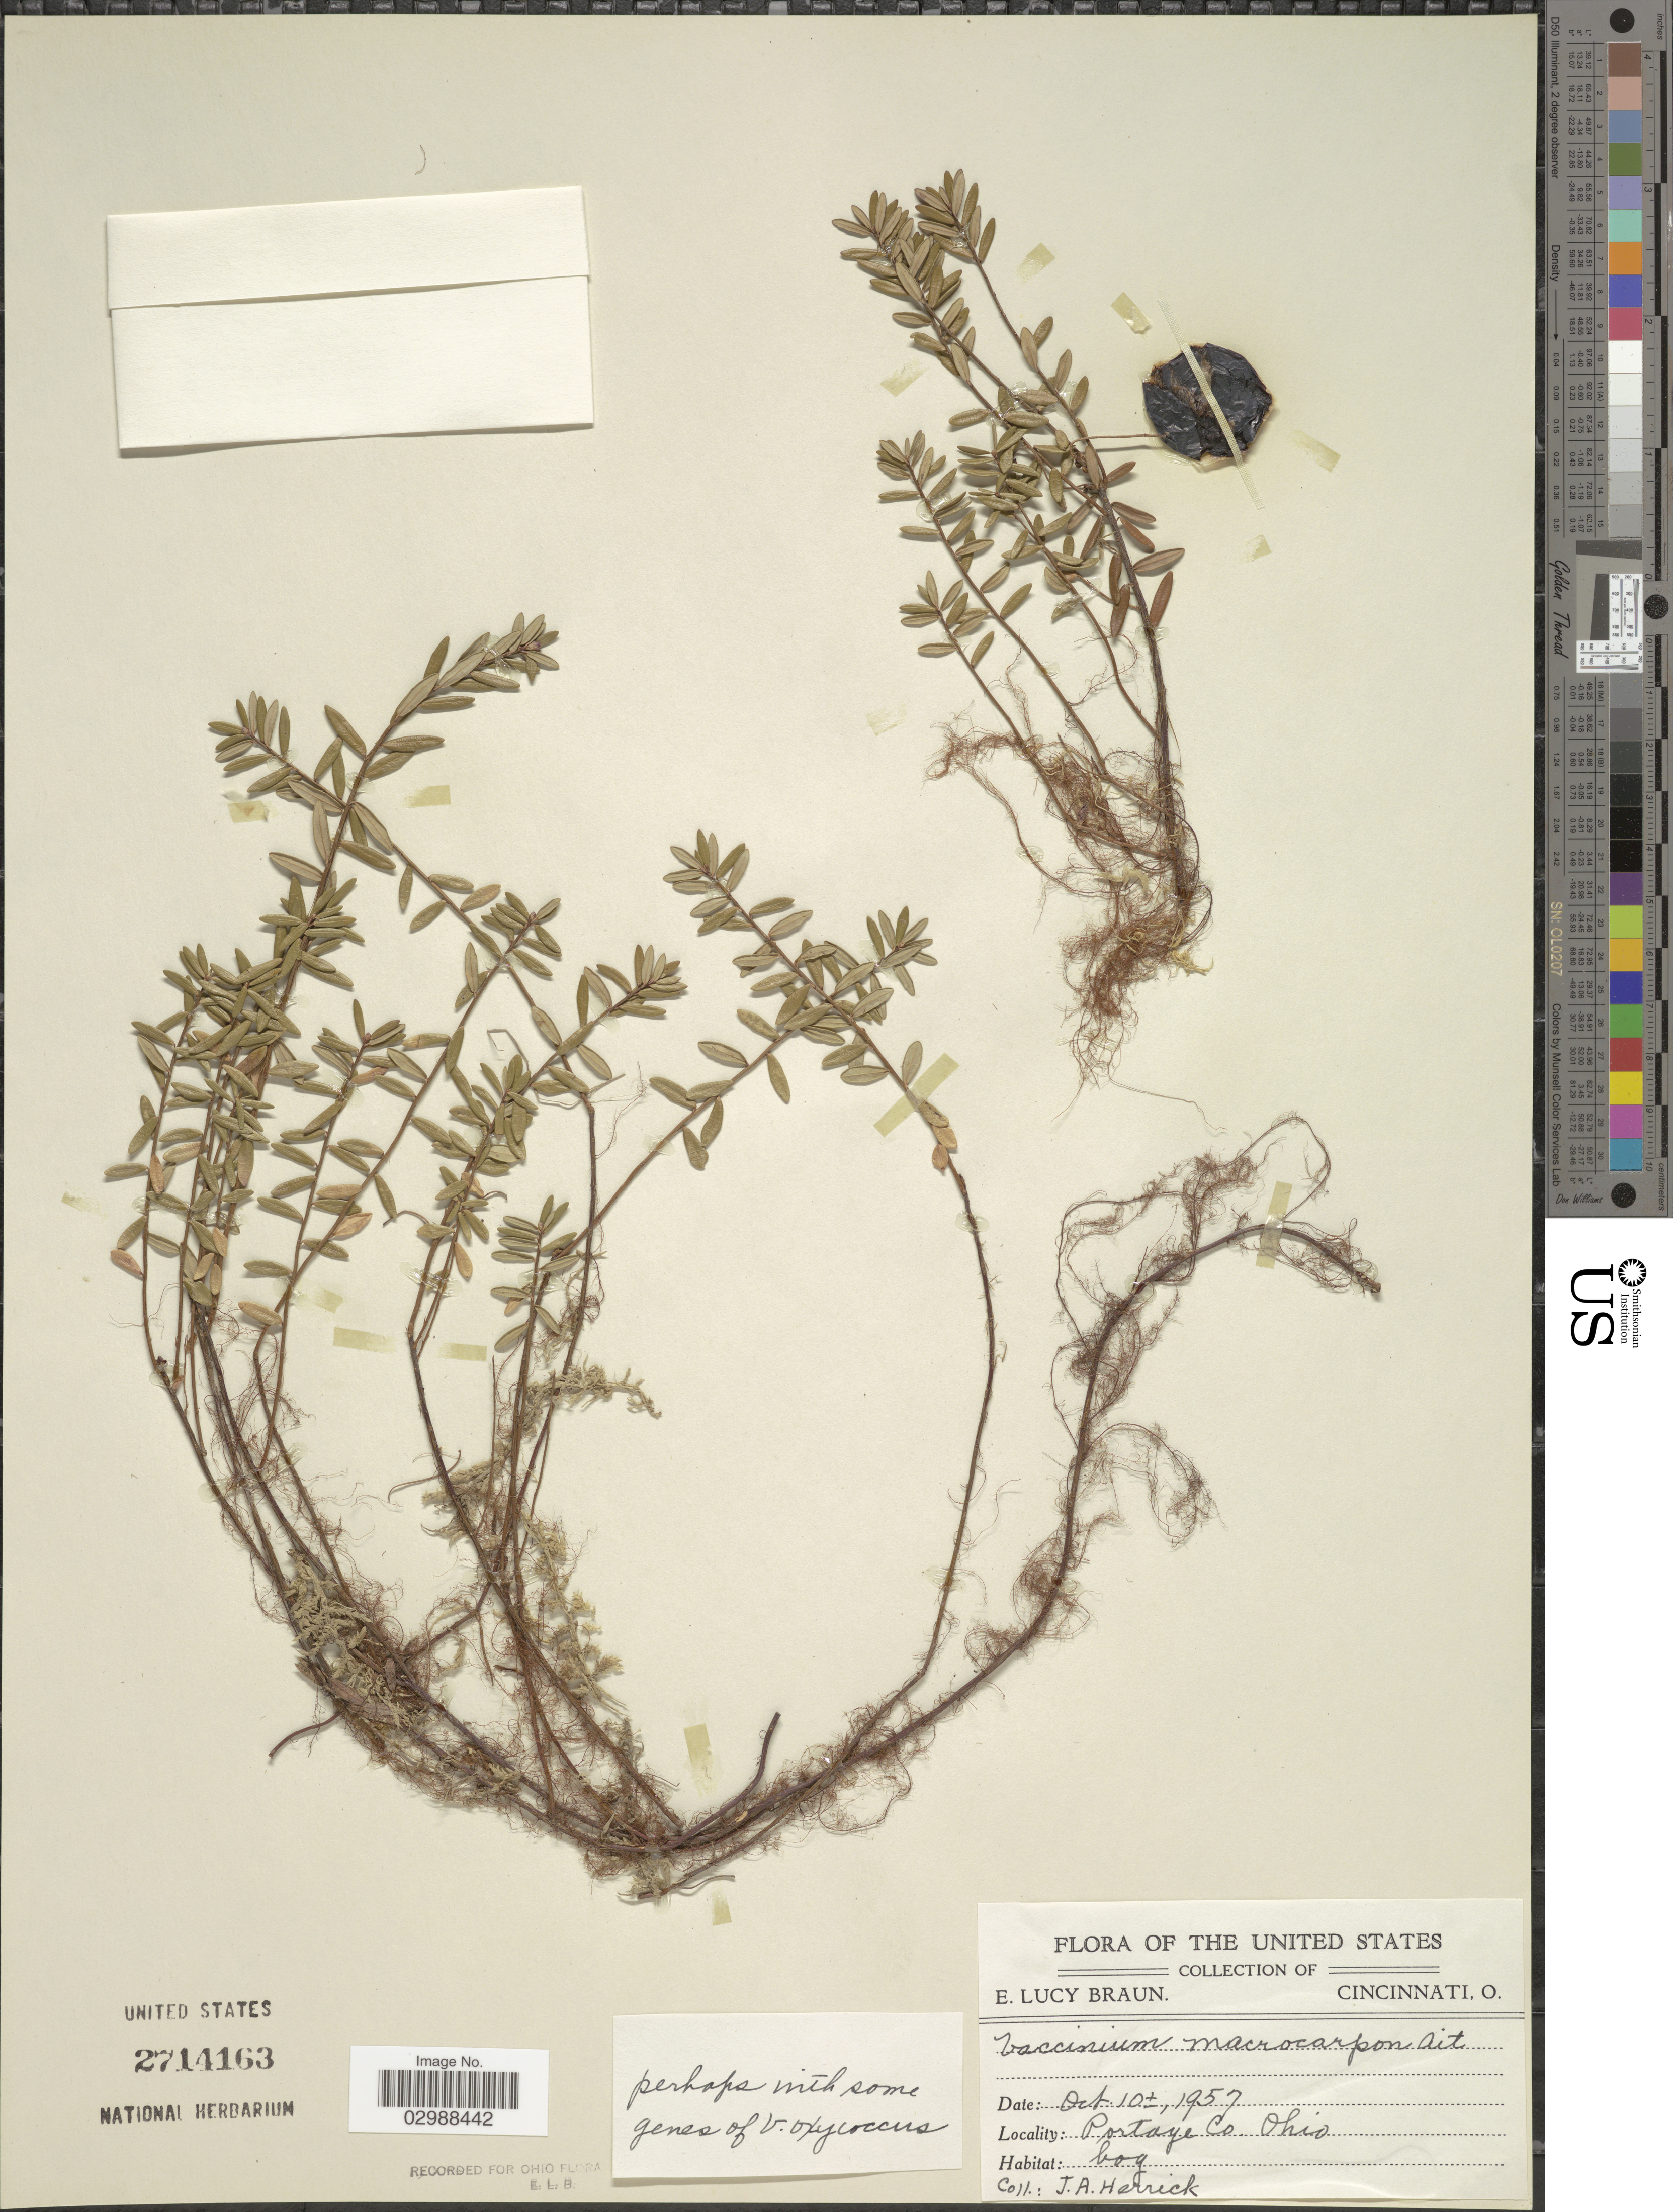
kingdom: Plantae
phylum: Tracheophyta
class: Magnoliopsida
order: Ericales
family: Ericaceae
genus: Vaccinium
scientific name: Vaccinium macrocarpon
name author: Aiton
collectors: J. Herrick & E. L. Braun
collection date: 1957-10-10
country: United States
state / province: Ohio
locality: Portage Co., Ohio.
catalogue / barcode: US 2714163